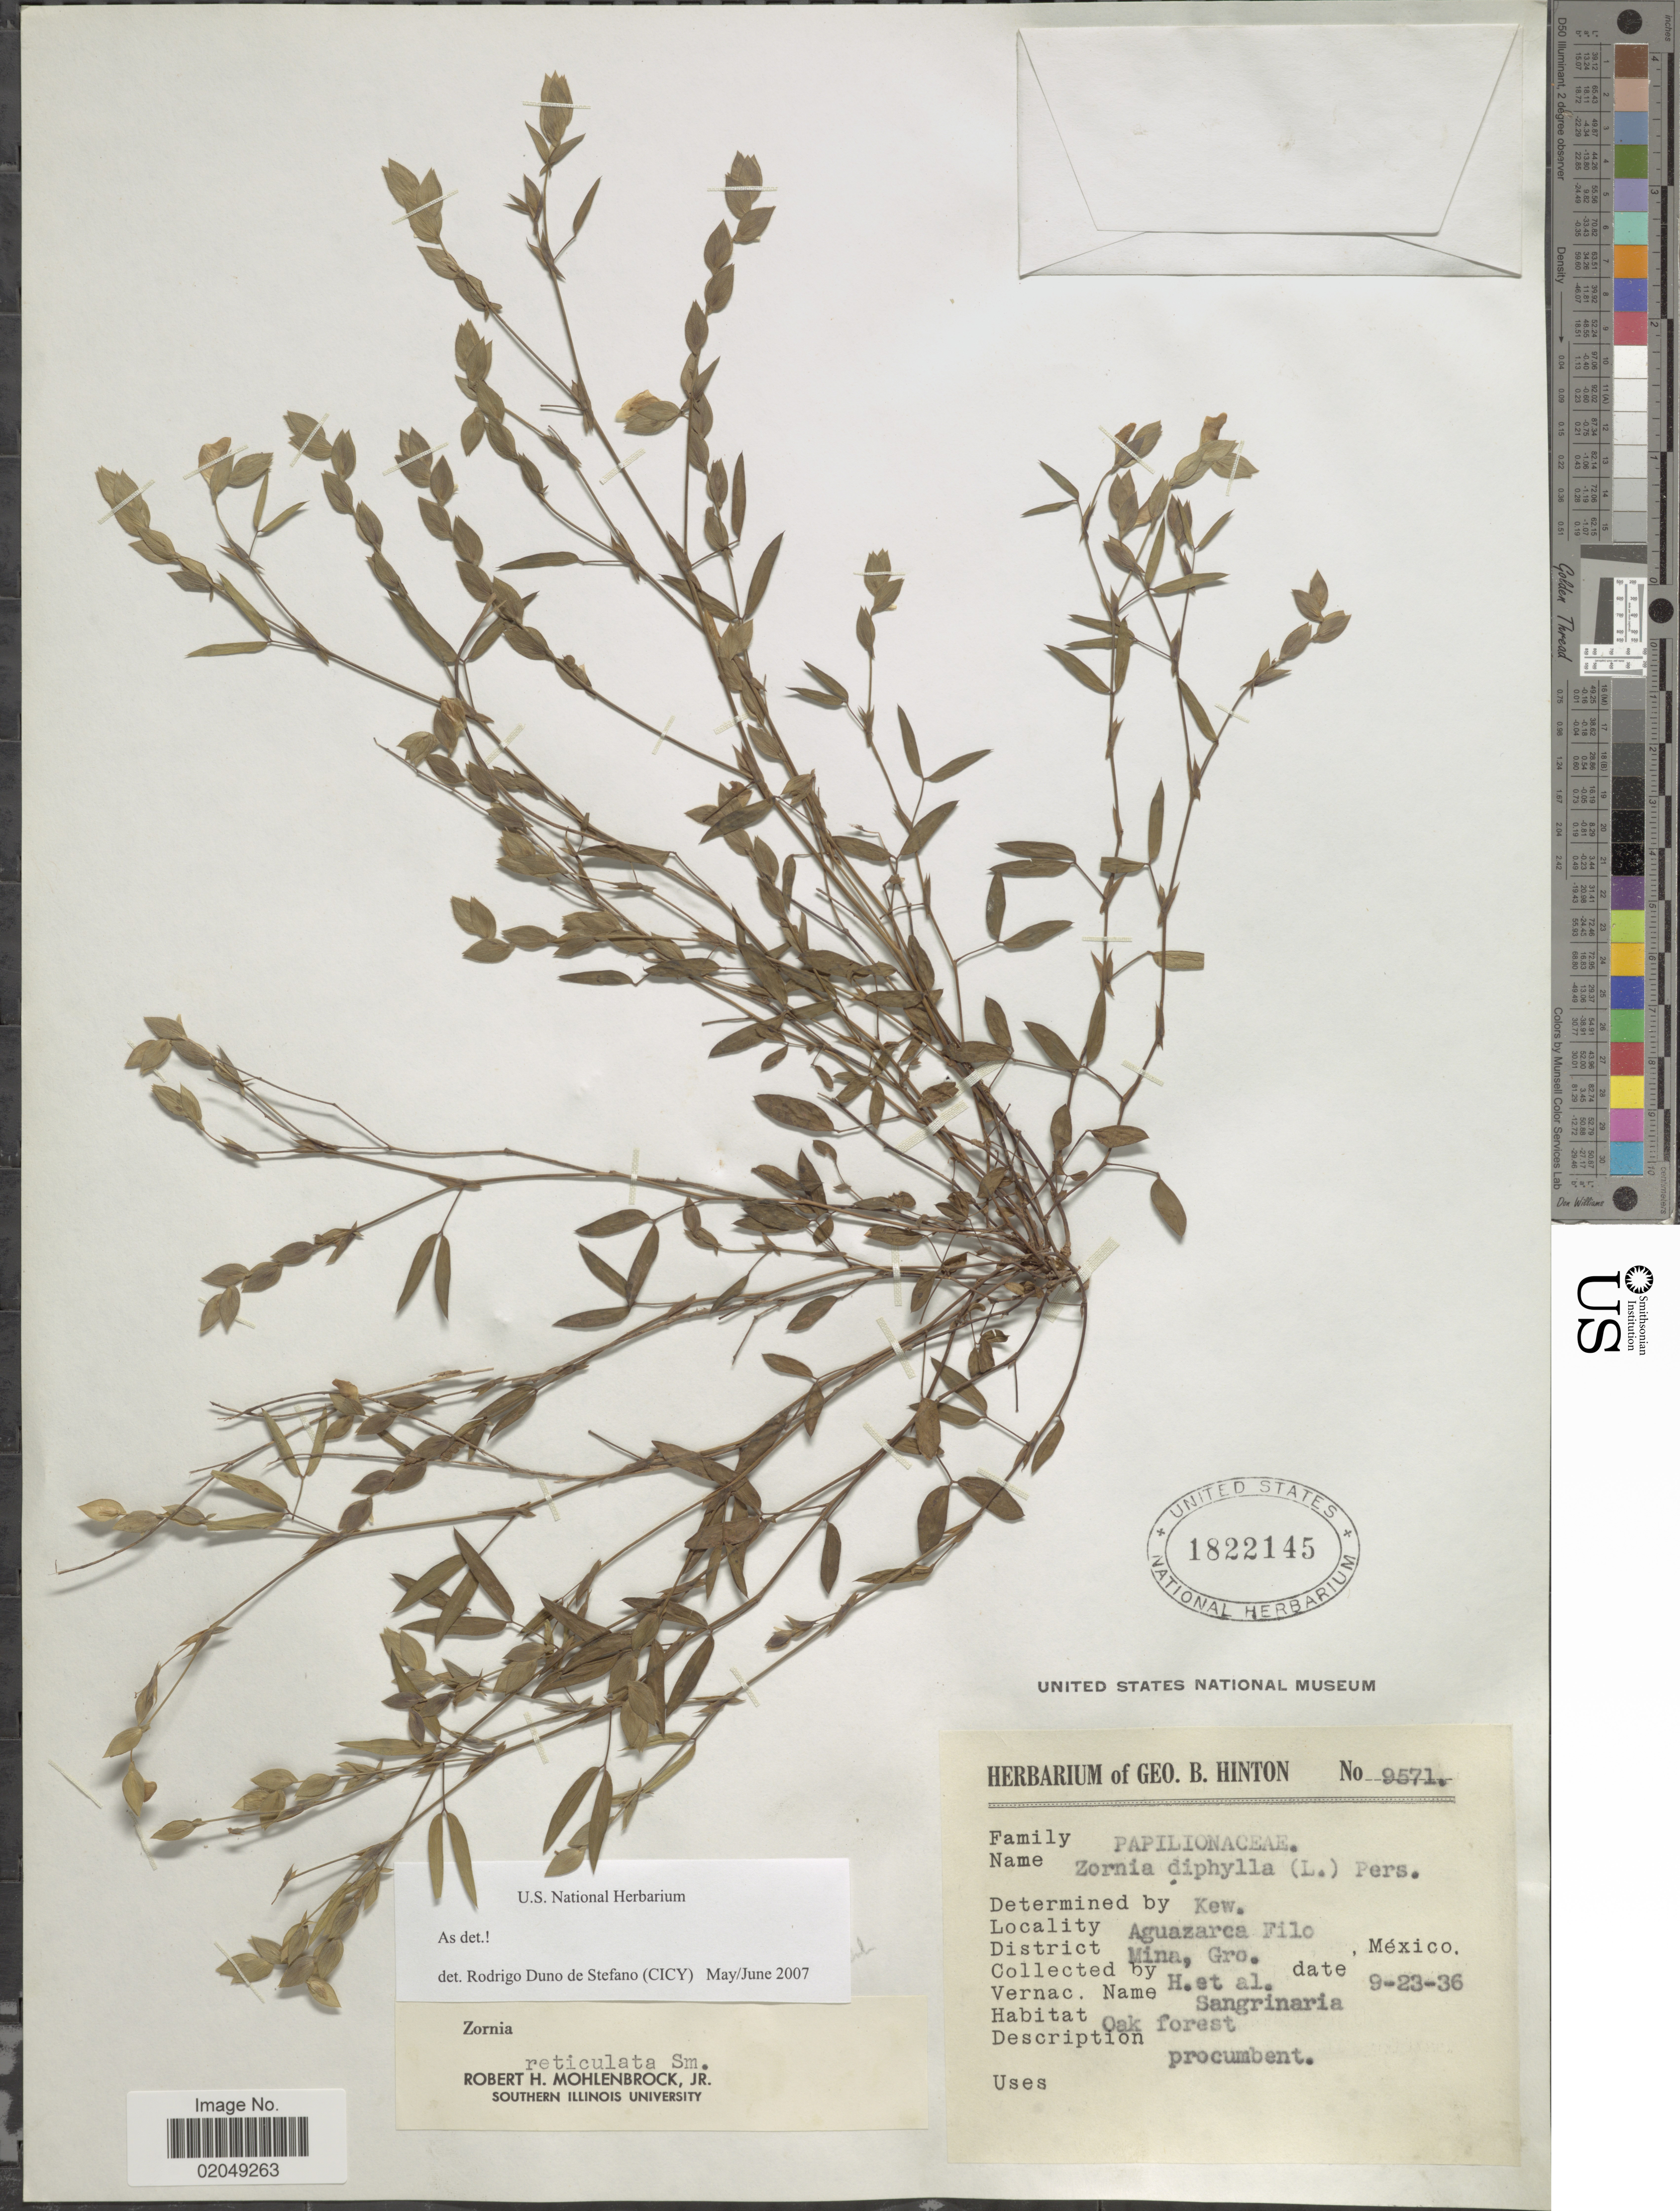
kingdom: Plantae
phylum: Tracheophyta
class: Magnoliopsida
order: Fabales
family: Fabaceae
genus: Zornia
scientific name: Zornia reticulata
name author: Sm.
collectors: G. B. Hinton & et al.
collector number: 9571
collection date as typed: Transcribed d/m/y: 23/9/36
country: Mexico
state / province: Guerrero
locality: Aguazarca Filo, district Mina, Sangrinaria, oak forest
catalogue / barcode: US 1822145